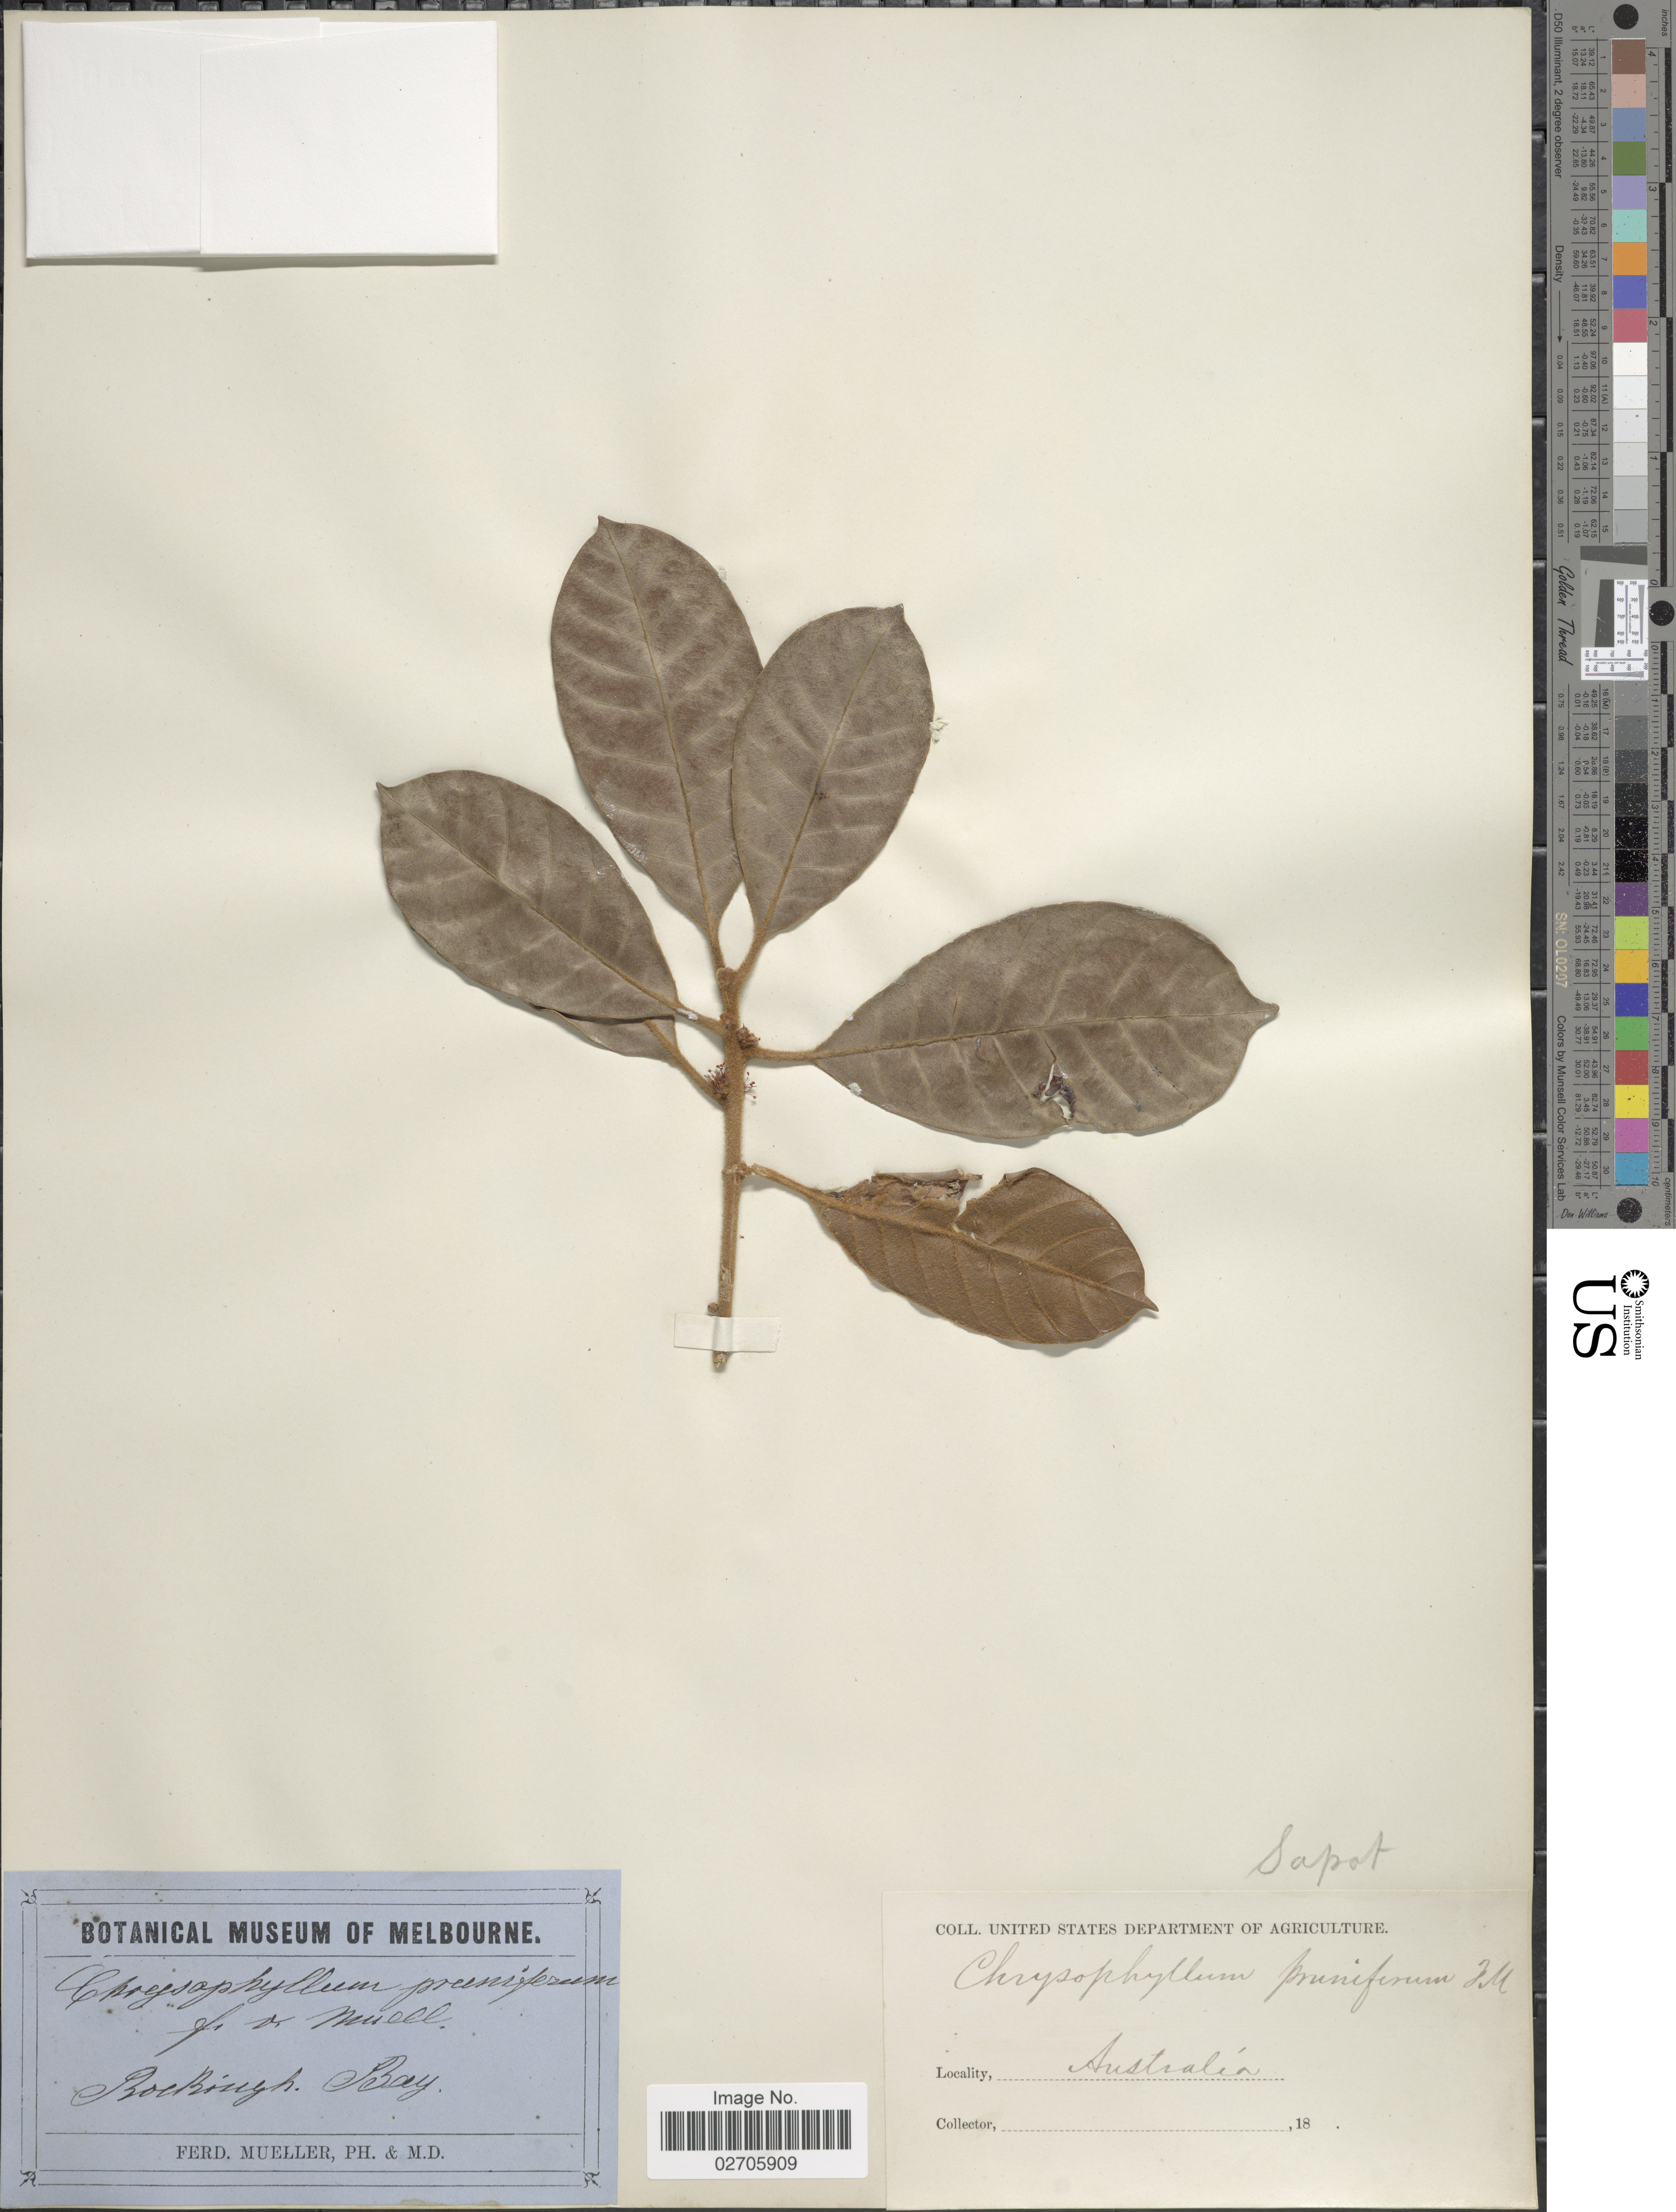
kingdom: Plantae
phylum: Tracheophyta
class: Magnoliopsida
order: Ericales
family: Sapotaceae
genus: Chrysophyllum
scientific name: Chrysophyllum pruniferum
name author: F. Muell.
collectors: F. Mueller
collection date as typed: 18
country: Australia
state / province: Queensland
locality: Rockingham Bay.